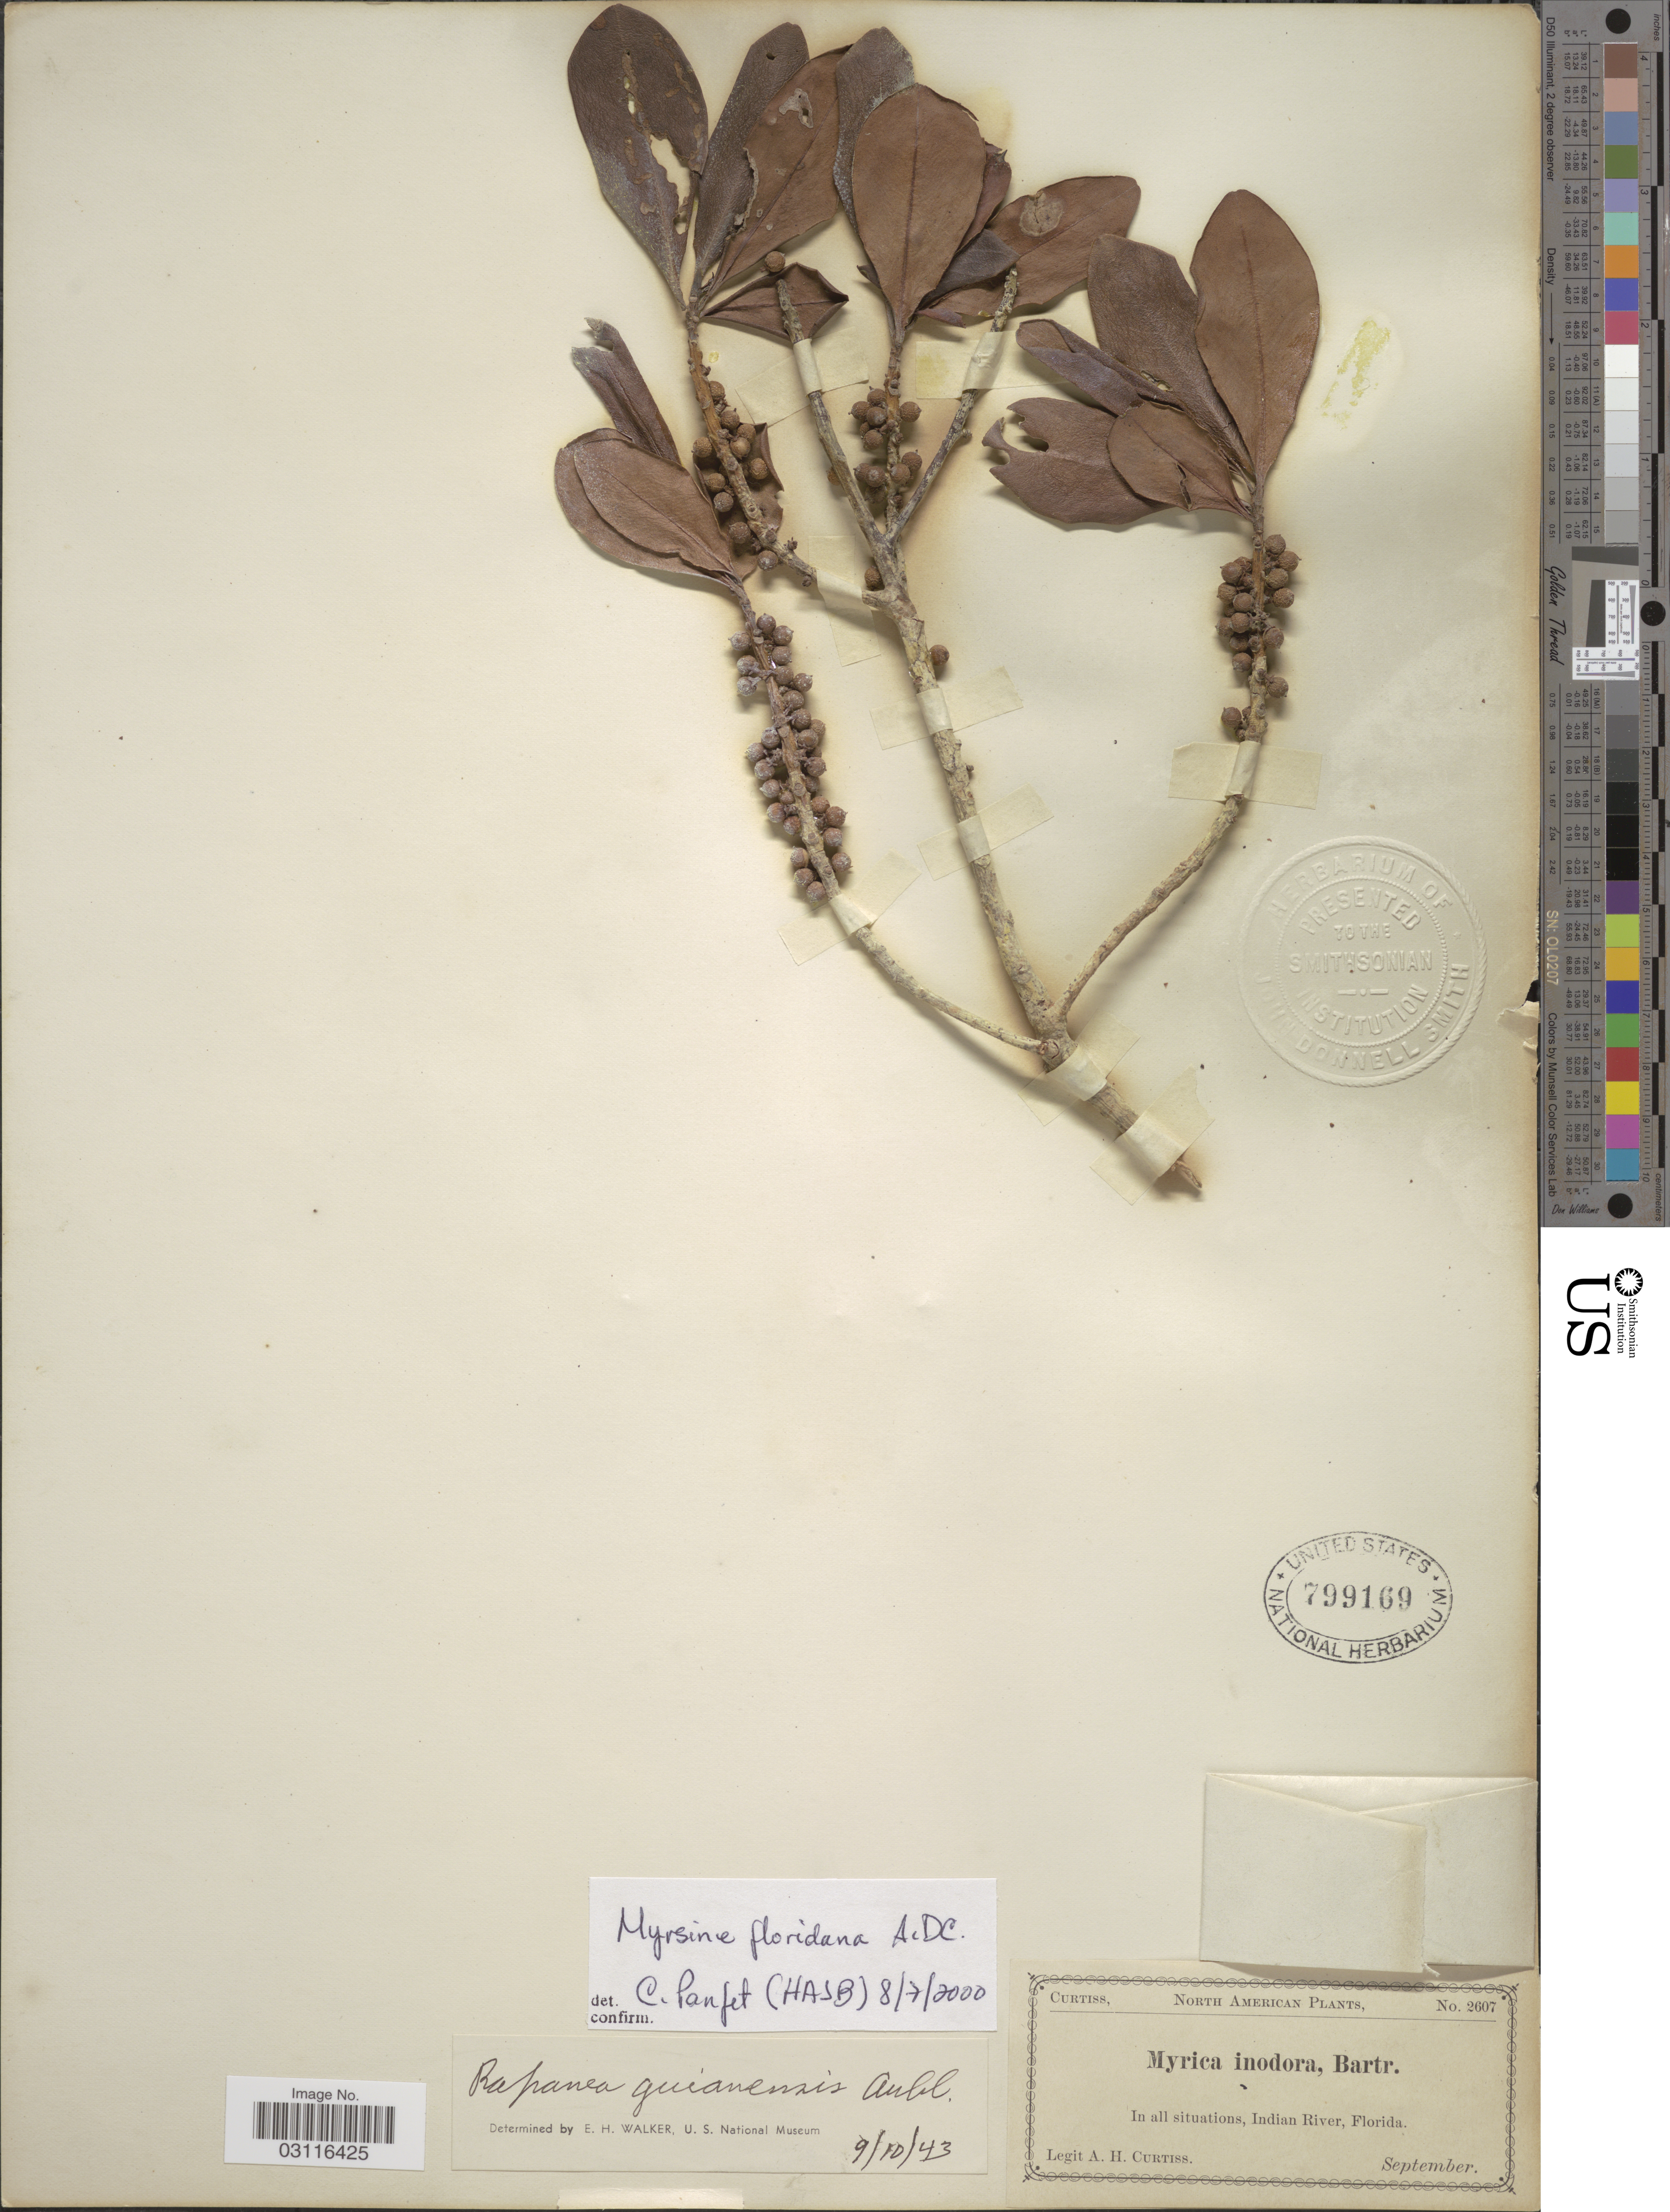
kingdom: Plantae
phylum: Tracheophyta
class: Magnoliopsida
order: Ericales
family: Primulaceae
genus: Myrsine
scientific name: Myrsine floridana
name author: A. DC.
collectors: A. H. Curtiss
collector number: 2607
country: United States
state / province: Florida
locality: In all situations, Indian River.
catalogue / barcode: US 799169